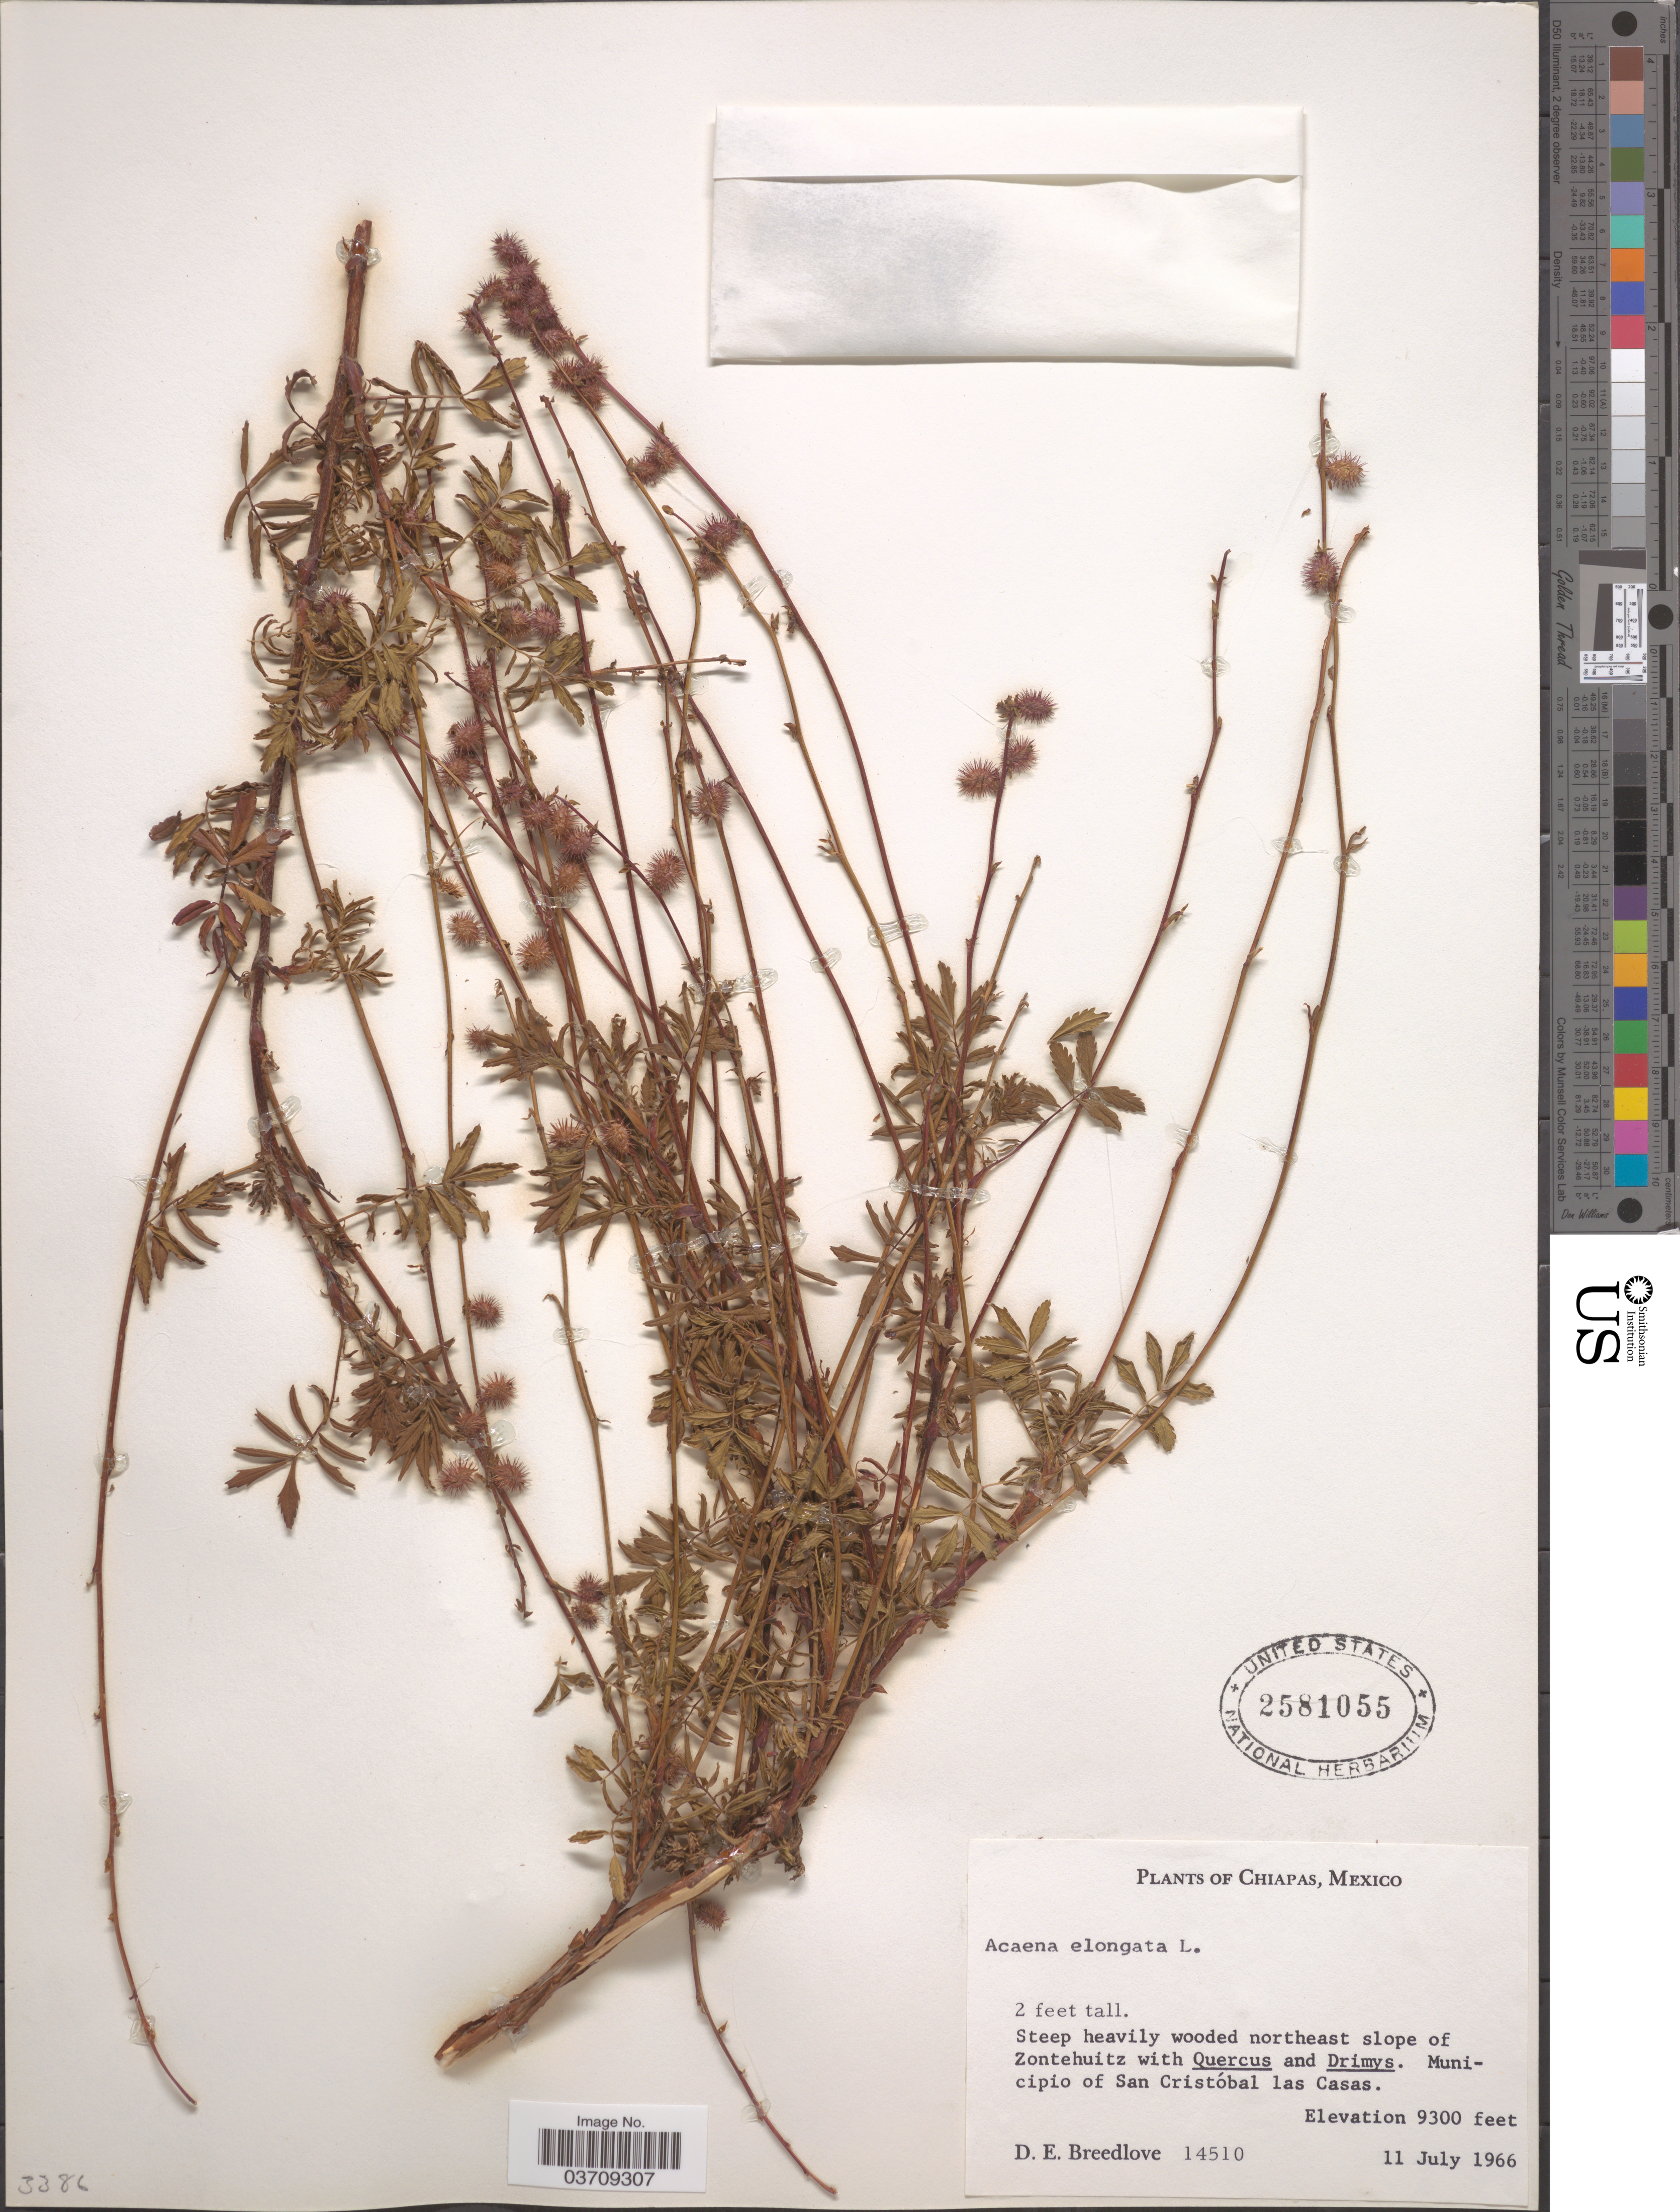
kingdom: Plantae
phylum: Tracheophyta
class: Magnoliopsida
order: Rosales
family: Rosaceae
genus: Acaena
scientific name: Acaena elongata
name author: L.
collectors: D. E. Breedlove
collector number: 14510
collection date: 1966-07-11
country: Mexico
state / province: Chiapas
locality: Northeast slope of Zontehuitz. Municipio of San Cristóbal las Casas.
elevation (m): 2835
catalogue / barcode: US 2581055